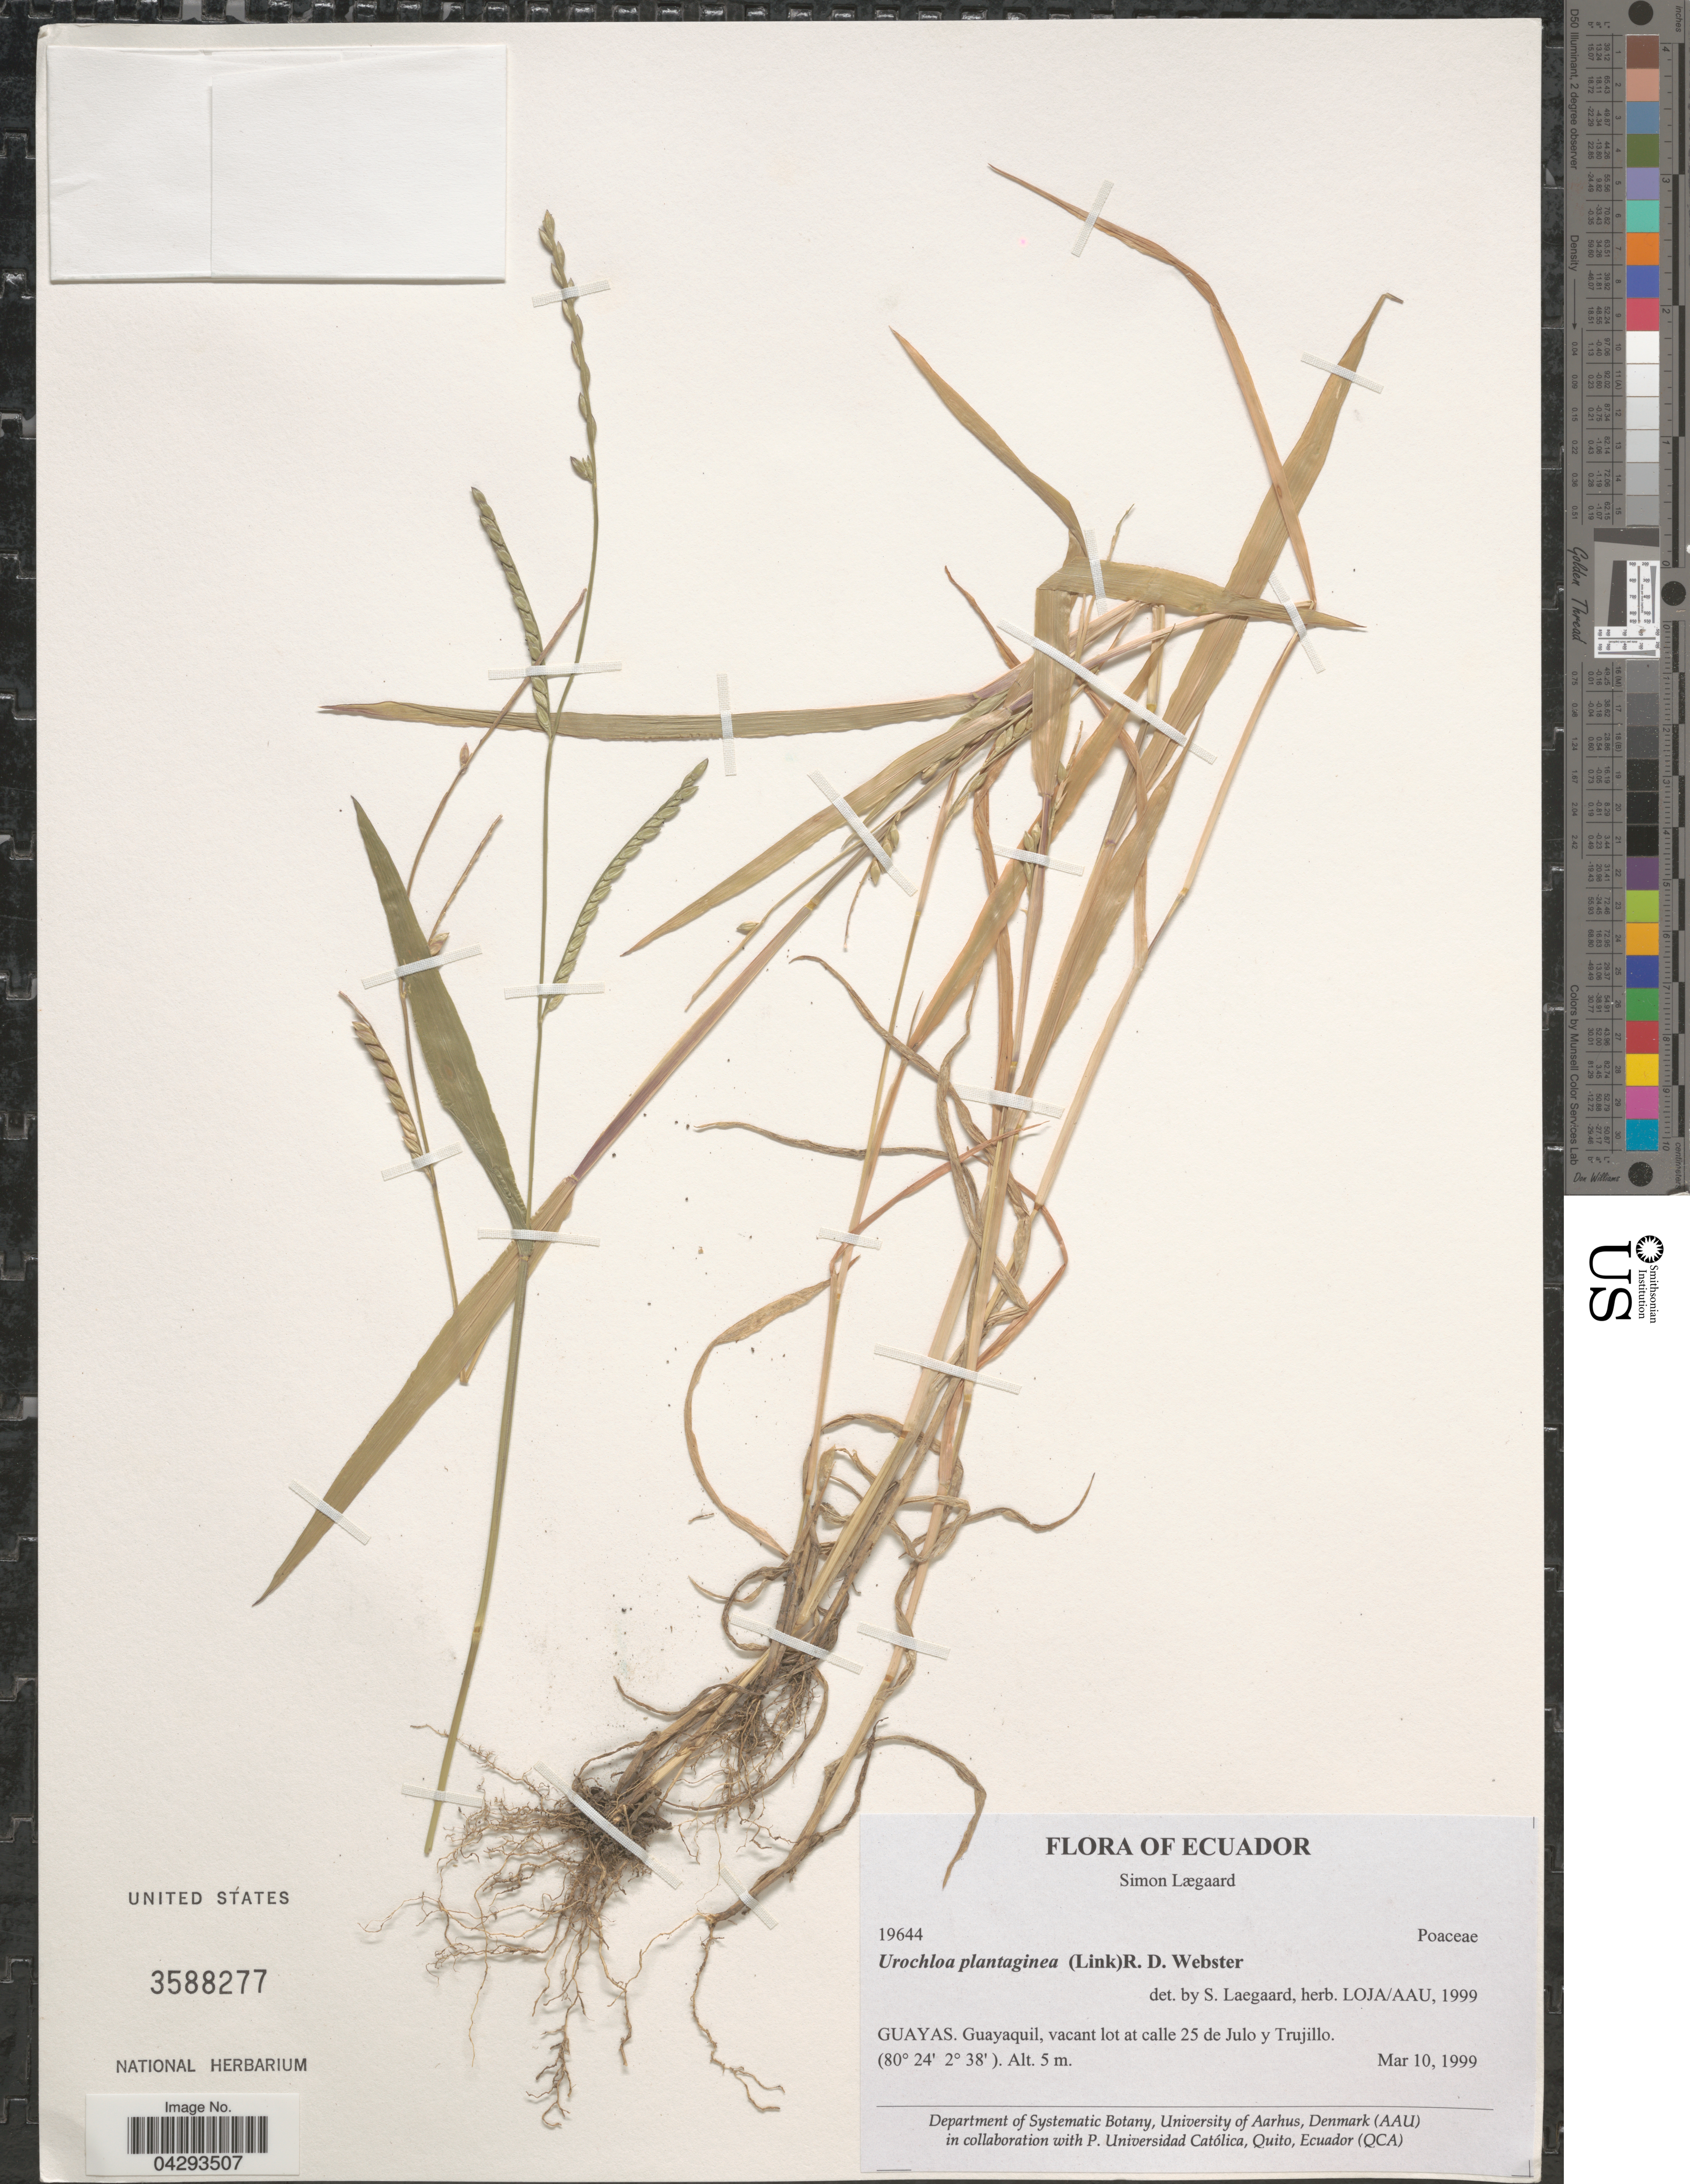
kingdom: Plantae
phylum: Tracheophyta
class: Liliopsida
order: Poales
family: Poaceae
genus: Urochloa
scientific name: Urochloa plantaginea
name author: (Link) R.D. Webster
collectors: S. Lægaard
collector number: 19644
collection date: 1999-03-10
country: Ecuador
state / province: Guayas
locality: Guayaquil, vacant lot at calle 25 de Julo y Trujillo.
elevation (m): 5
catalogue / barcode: US 3588277